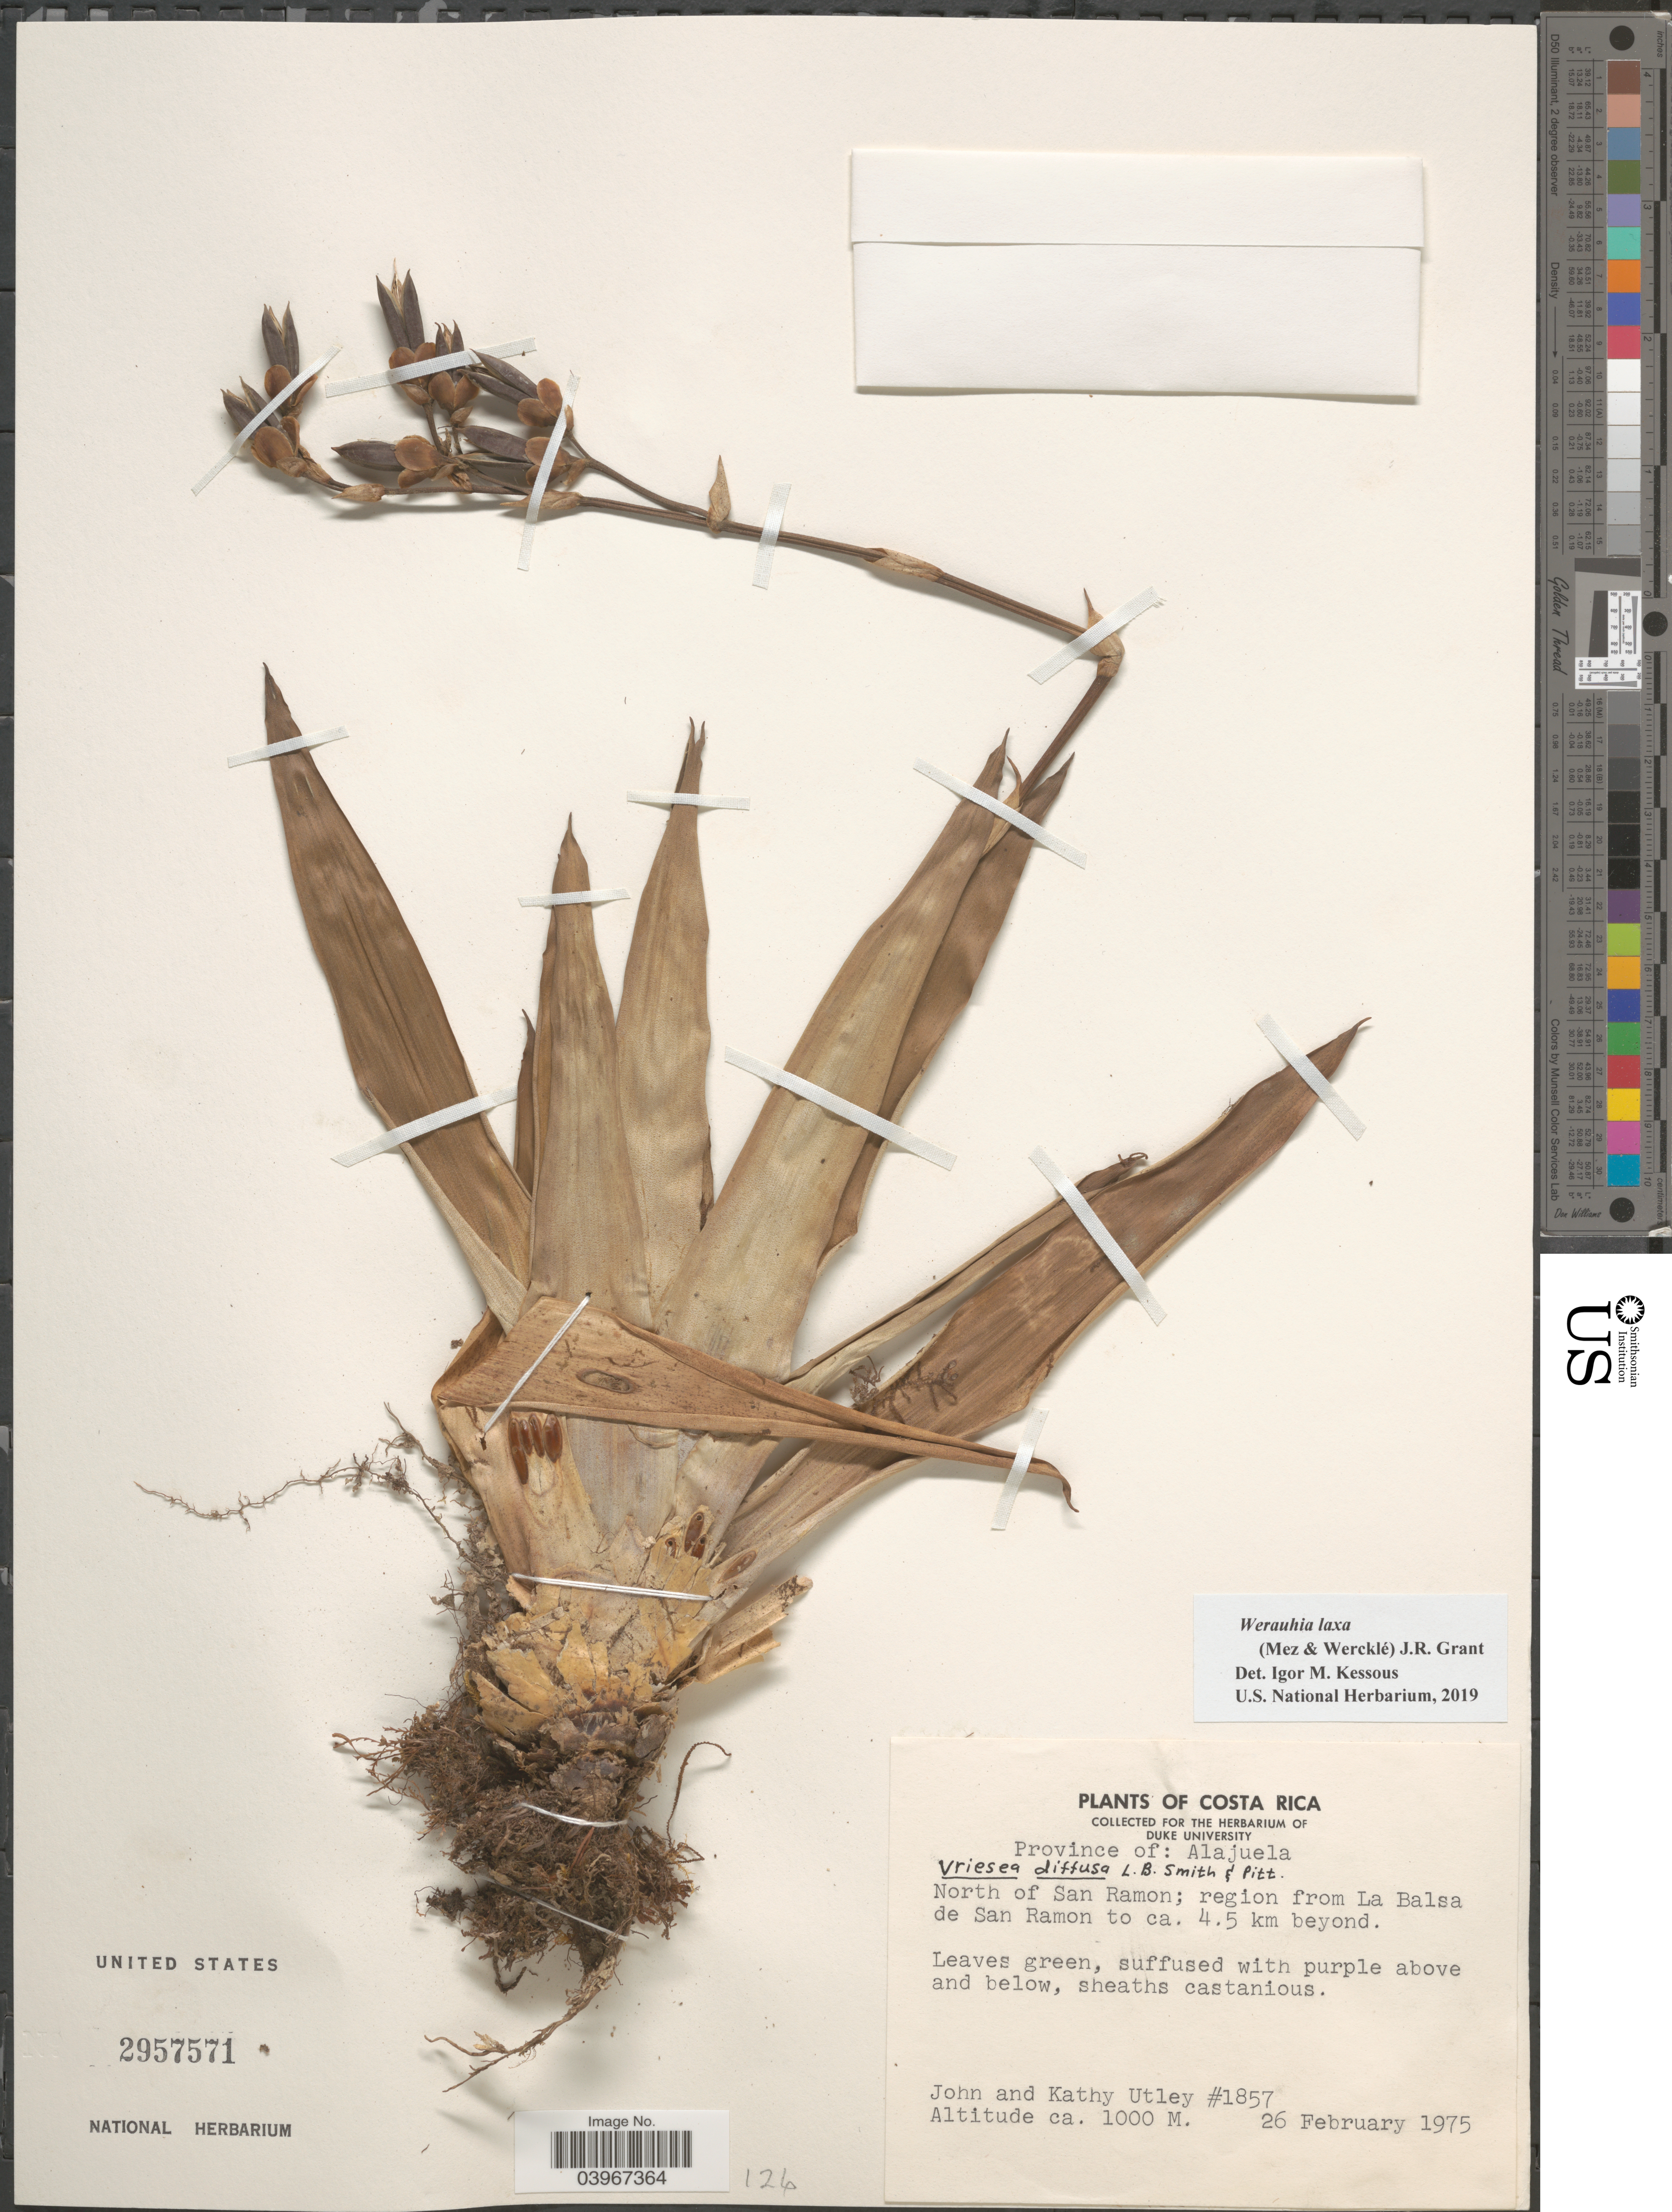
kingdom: Plantae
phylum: Tracheophyta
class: Liliopsida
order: Poales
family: Bromeliaceae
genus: Werauhia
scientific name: Werauhia laxa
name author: (Mez & Wercklé) J.R. Grant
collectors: J. F. Utley & K. Burt-Utley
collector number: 1857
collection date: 1975-02-26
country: Costa Rica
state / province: Alajuela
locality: North of San Ramon; region from La Balsa de San Ramon to ca. 4.5 km beyond.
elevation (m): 1000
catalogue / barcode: US 2957571